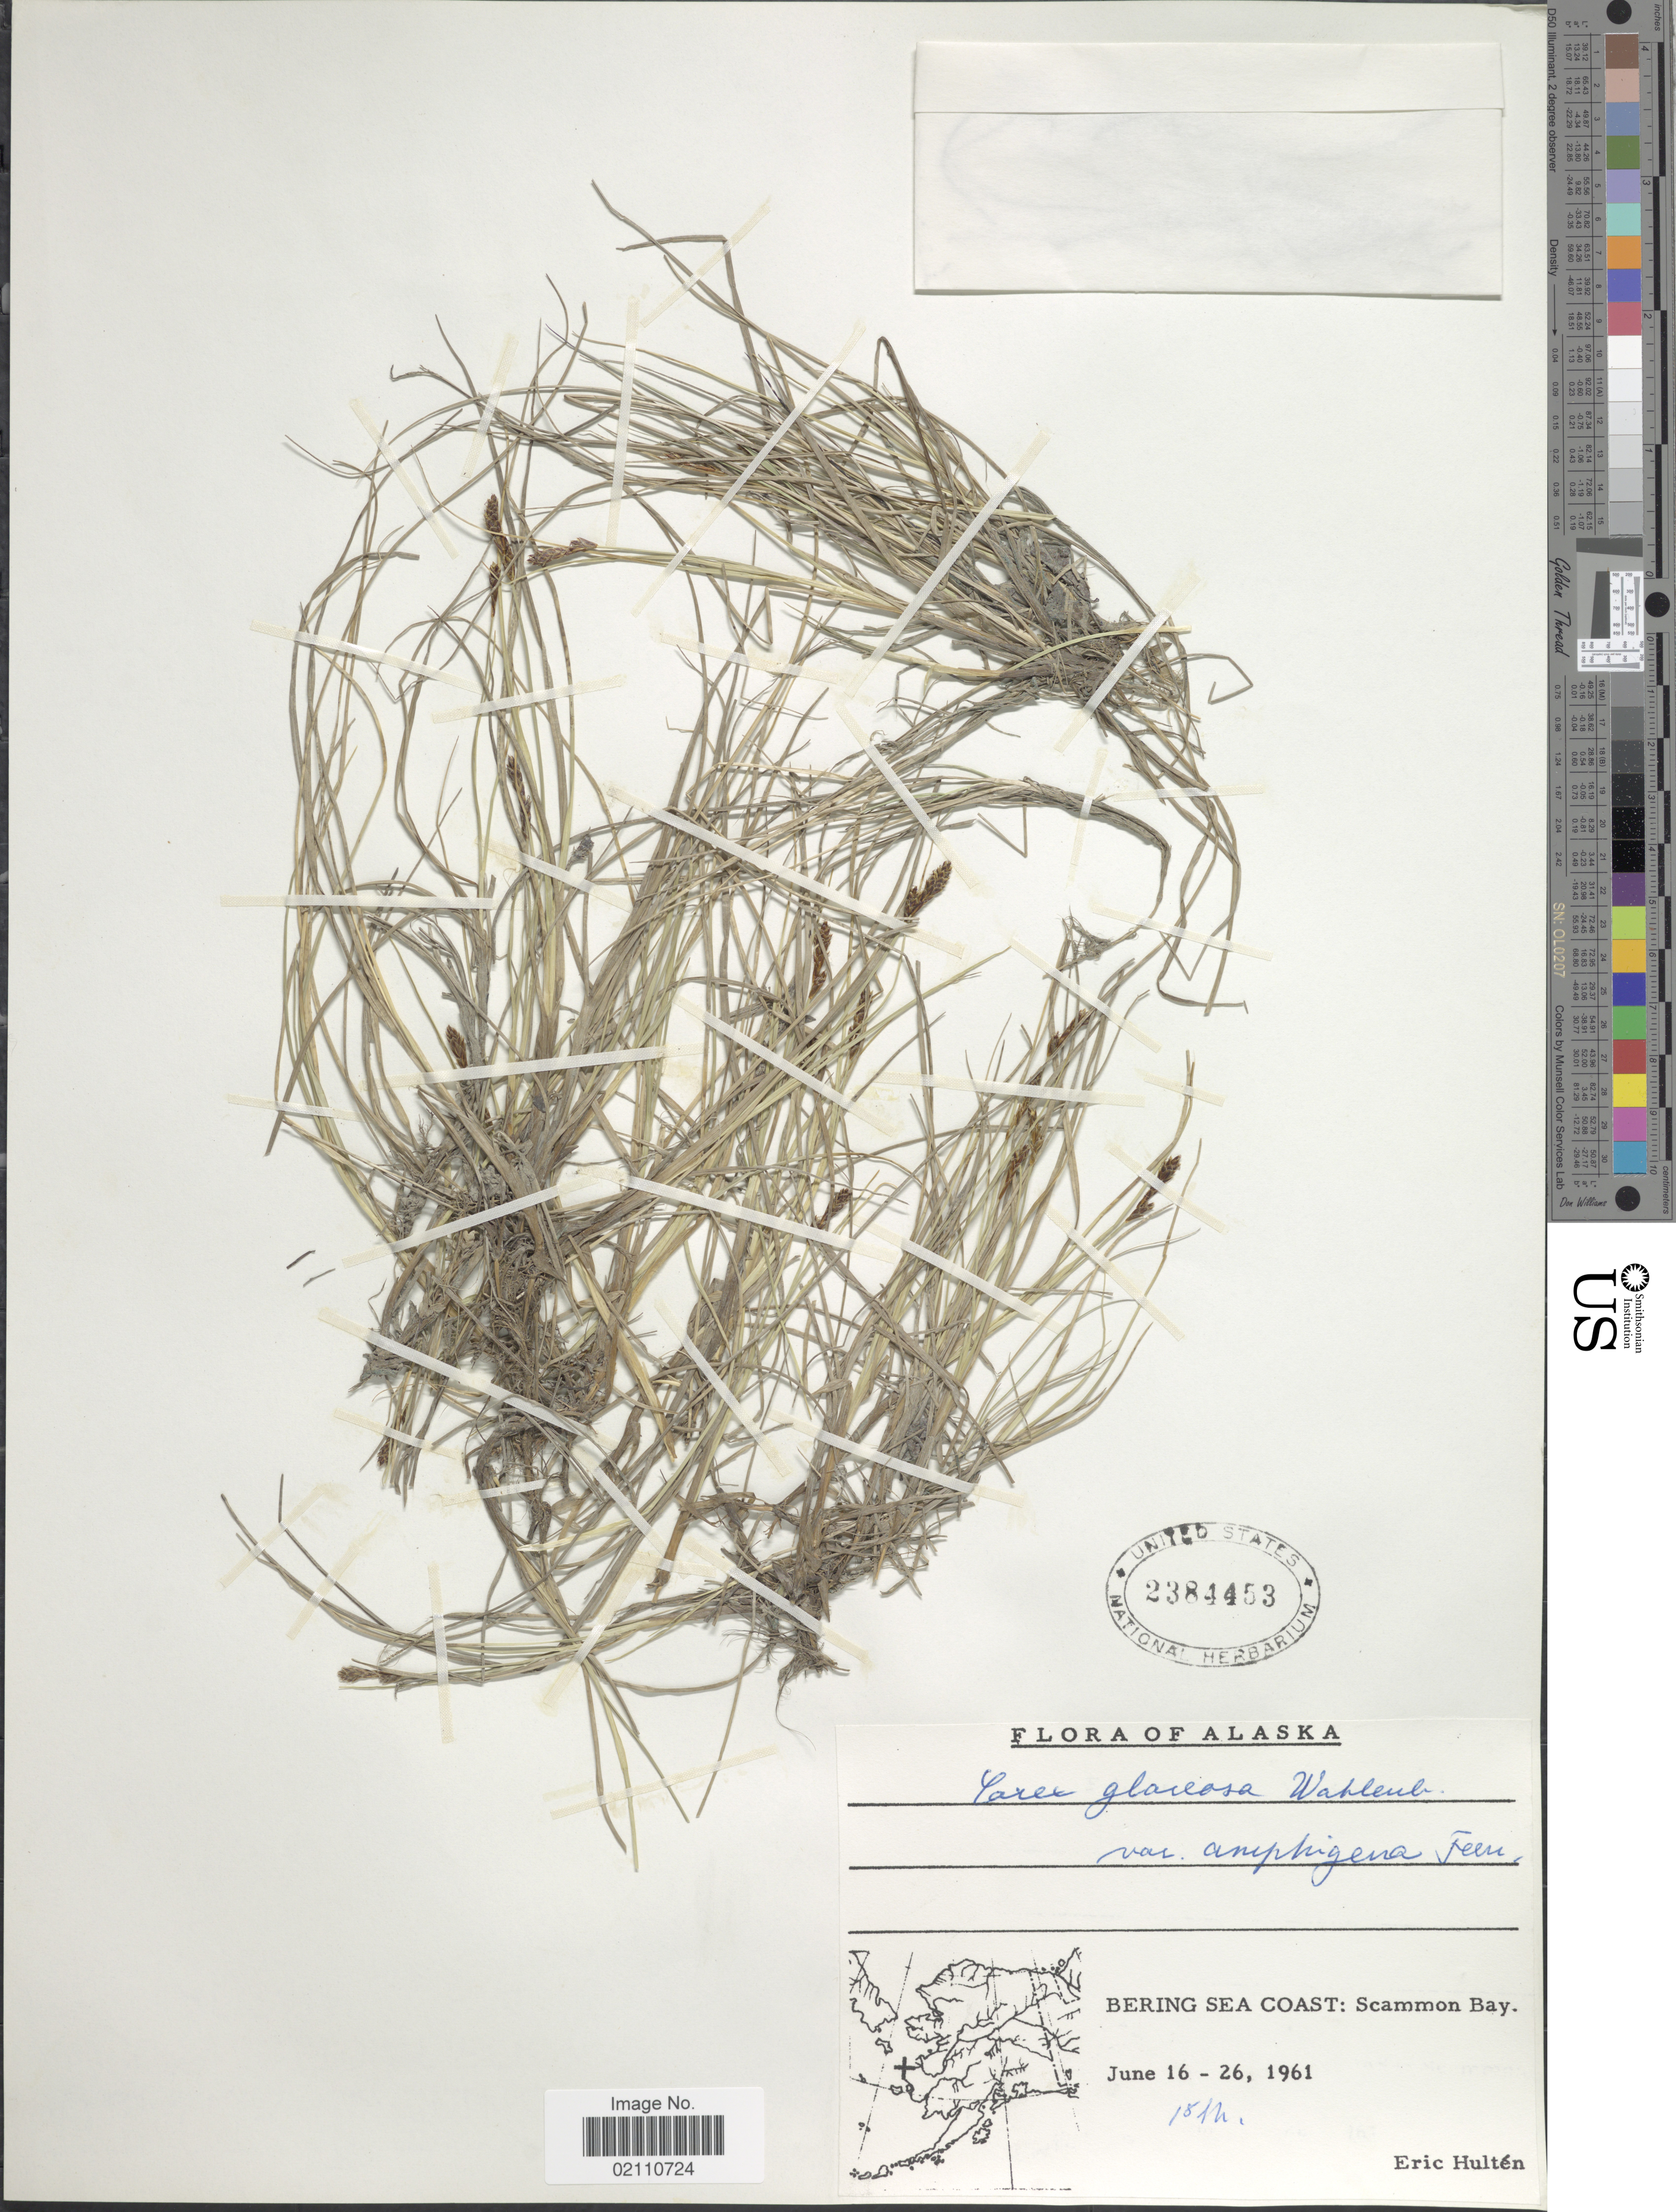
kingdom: Plantae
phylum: Tracheophyta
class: Liliopsida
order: Poales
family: Cyperaceae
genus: Carex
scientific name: Carex glareosa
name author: Schkuhr ex Wahlenb.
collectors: E. G. Hultén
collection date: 1961-06-18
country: United States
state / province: Alaska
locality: Bering Sea Coast: Scammon Bay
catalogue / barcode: US 2384453